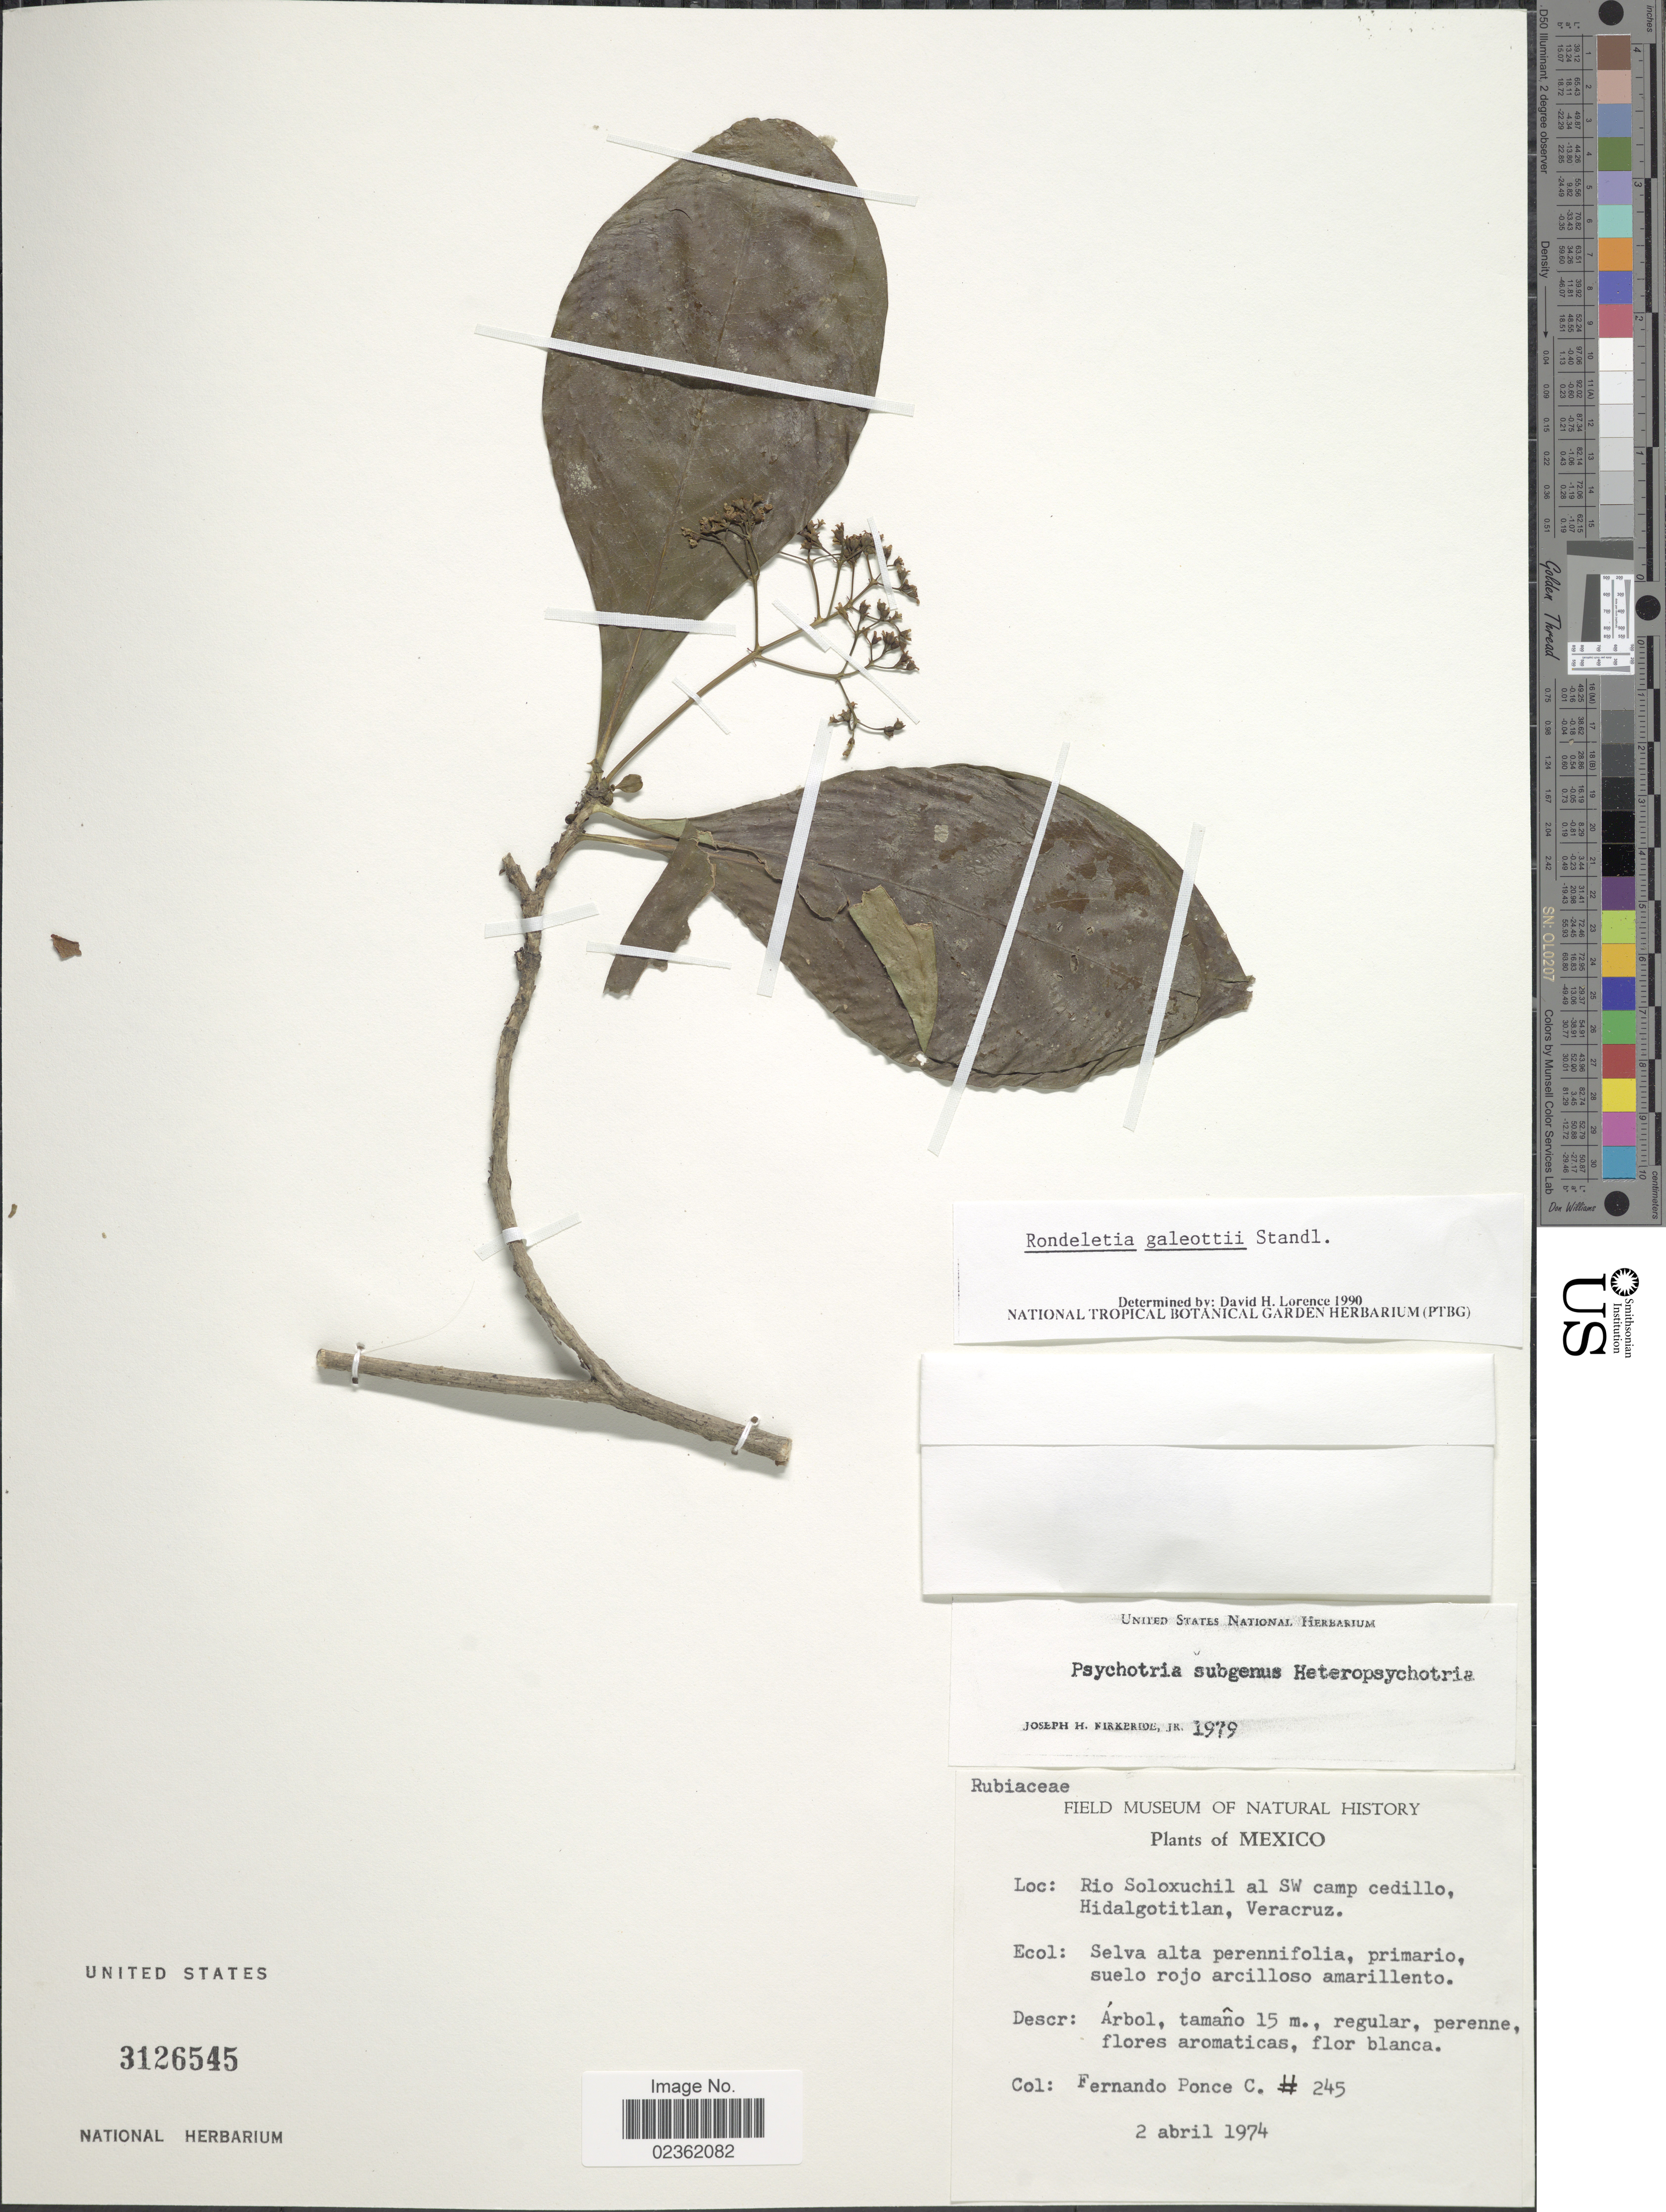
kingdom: Plantae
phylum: Tracheophyta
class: Magnoliopsida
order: Gentianales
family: Rubiaceae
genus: Rondeletia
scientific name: Rondeletia galeottii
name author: Standl.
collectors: F. Ponde C.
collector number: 245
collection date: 1974-04-02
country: Mexico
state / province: Veracruz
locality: Rio Soloxuchil al SW camp cedillo, Hidalgotitlan, Veracruz.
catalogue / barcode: US 3126545